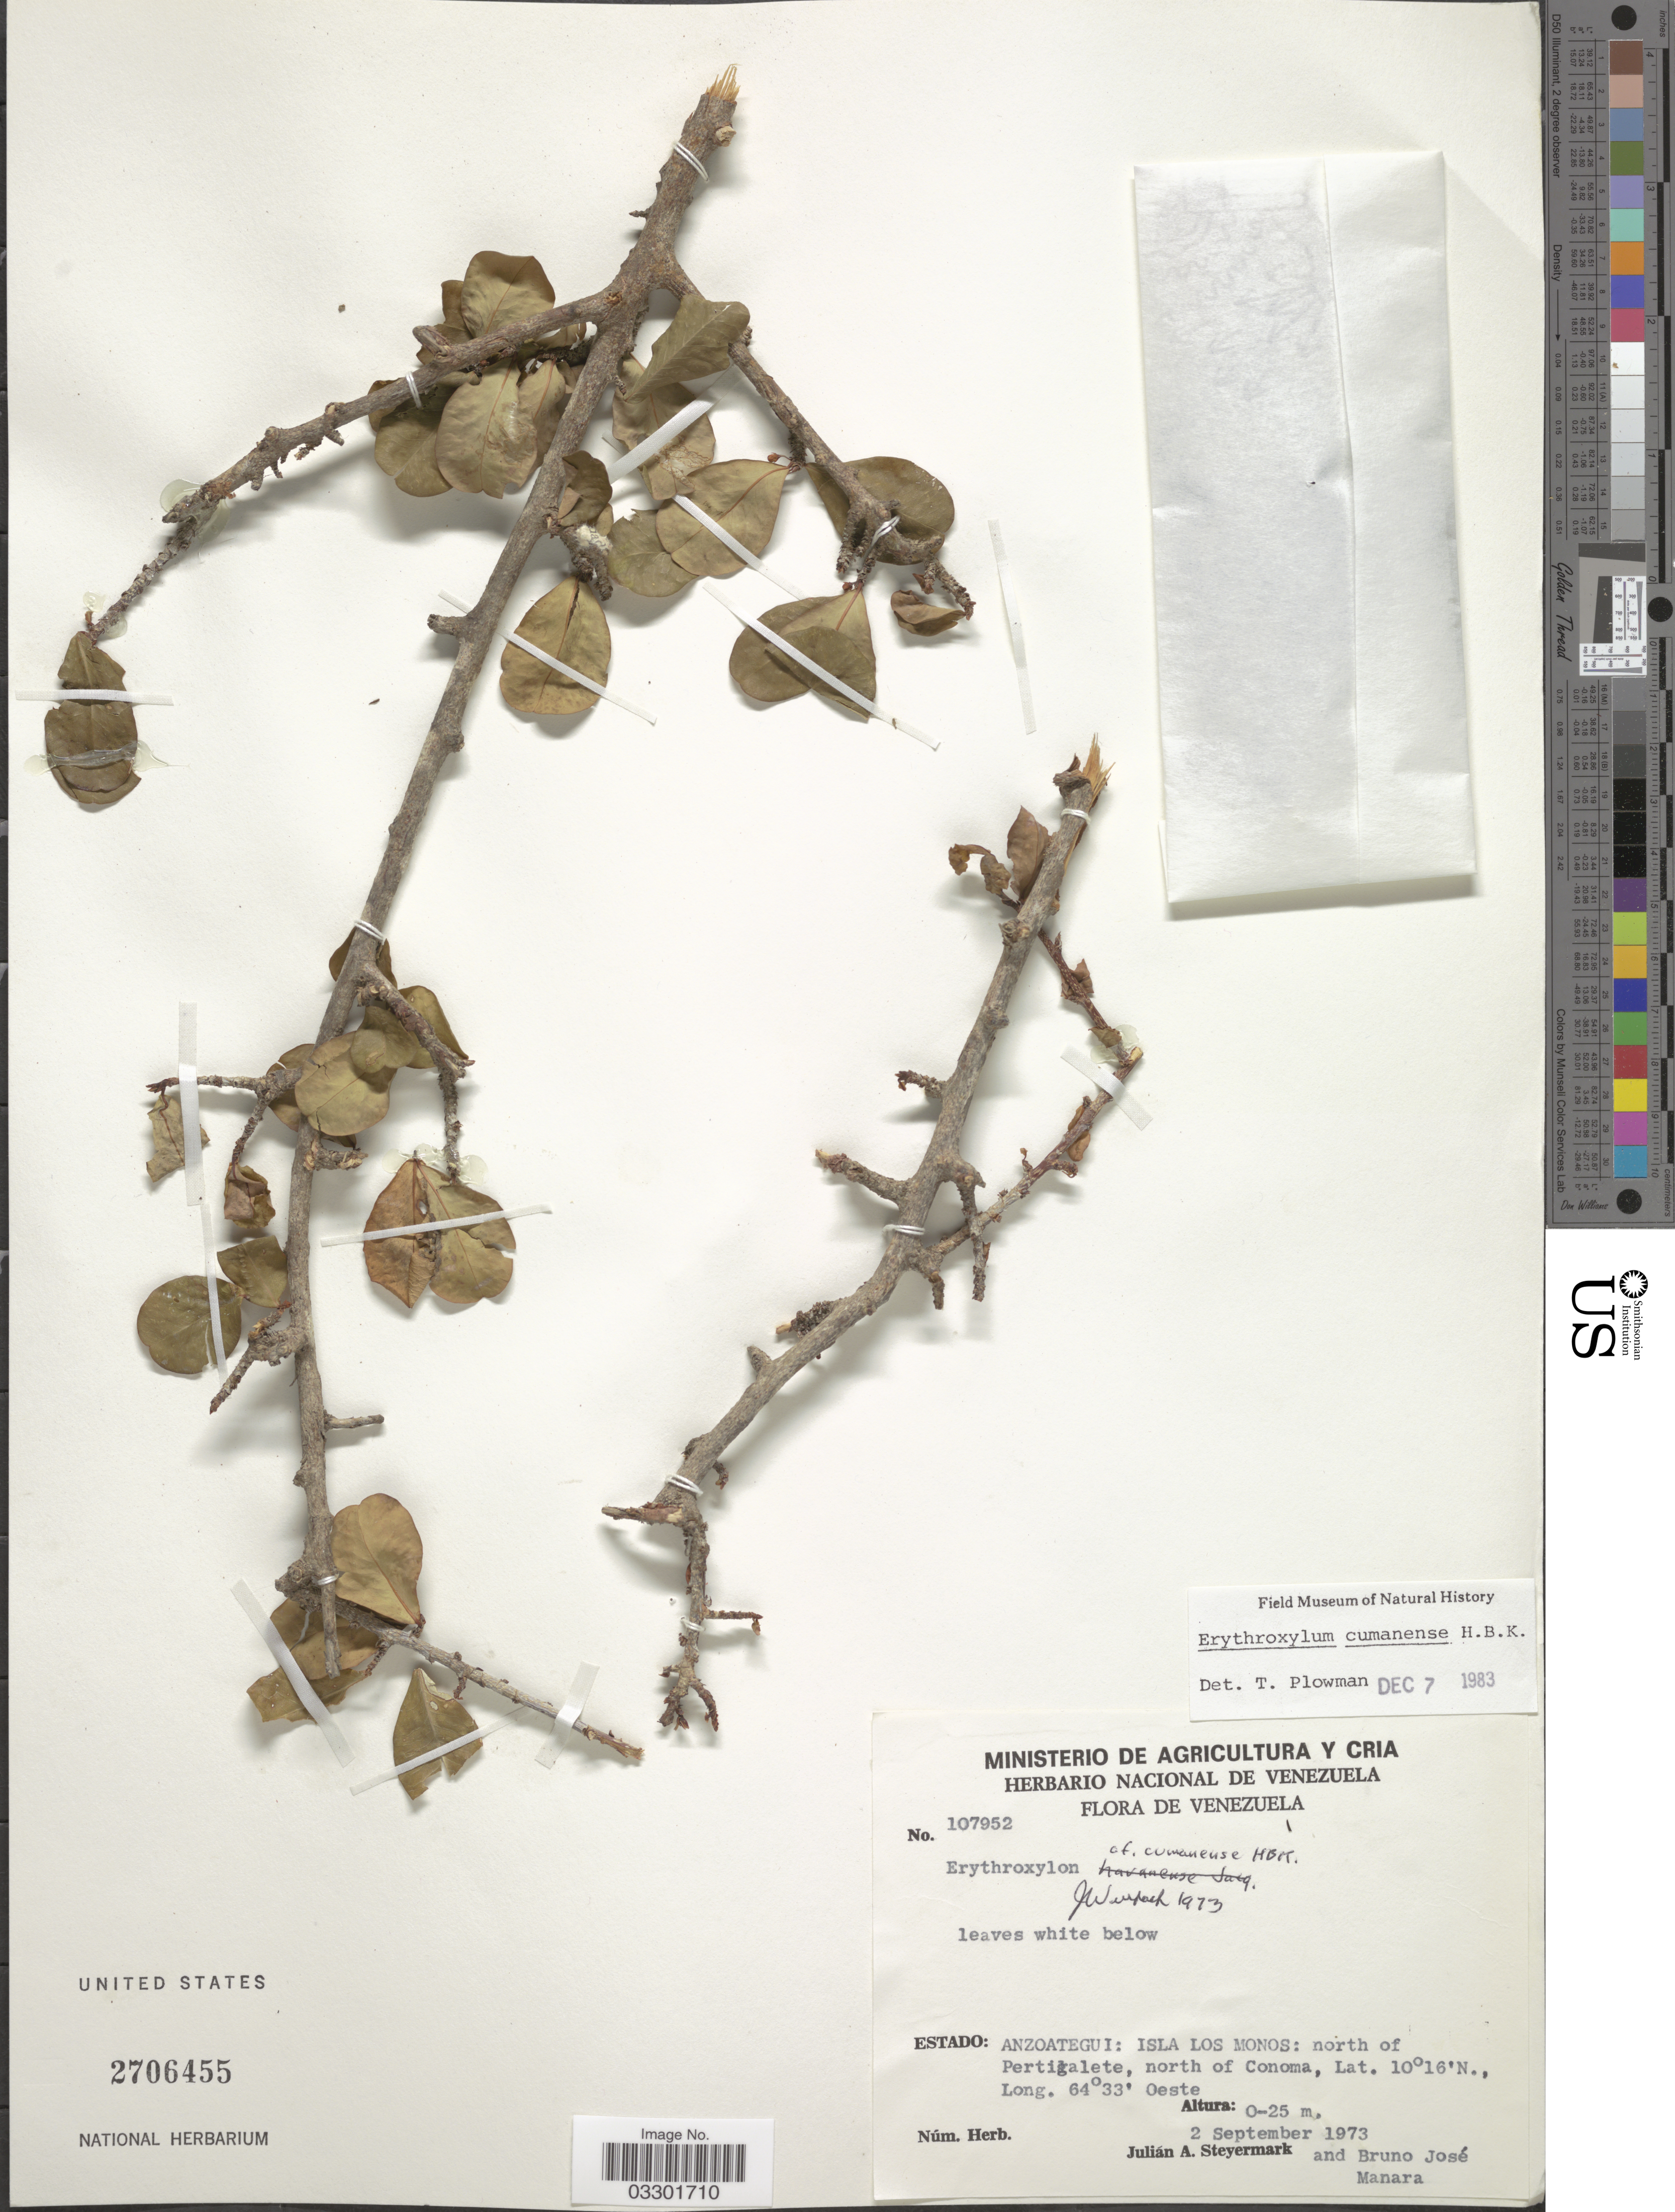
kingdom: Plantae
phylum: Tracheophyta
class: Magnoliopsida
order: Malpighiales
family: Erythroxylaceae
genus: Erythroxylum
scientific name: Erythroxylum cumanense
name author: Kunth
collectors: J. Steyermark & B. Manara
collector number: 107952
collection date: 1973-09-02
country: Venezuela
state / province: Anzoategui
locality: Isla de Los Monos: north of Pertigalete, north of Conoma.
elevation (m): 0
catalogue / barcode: US 2706455